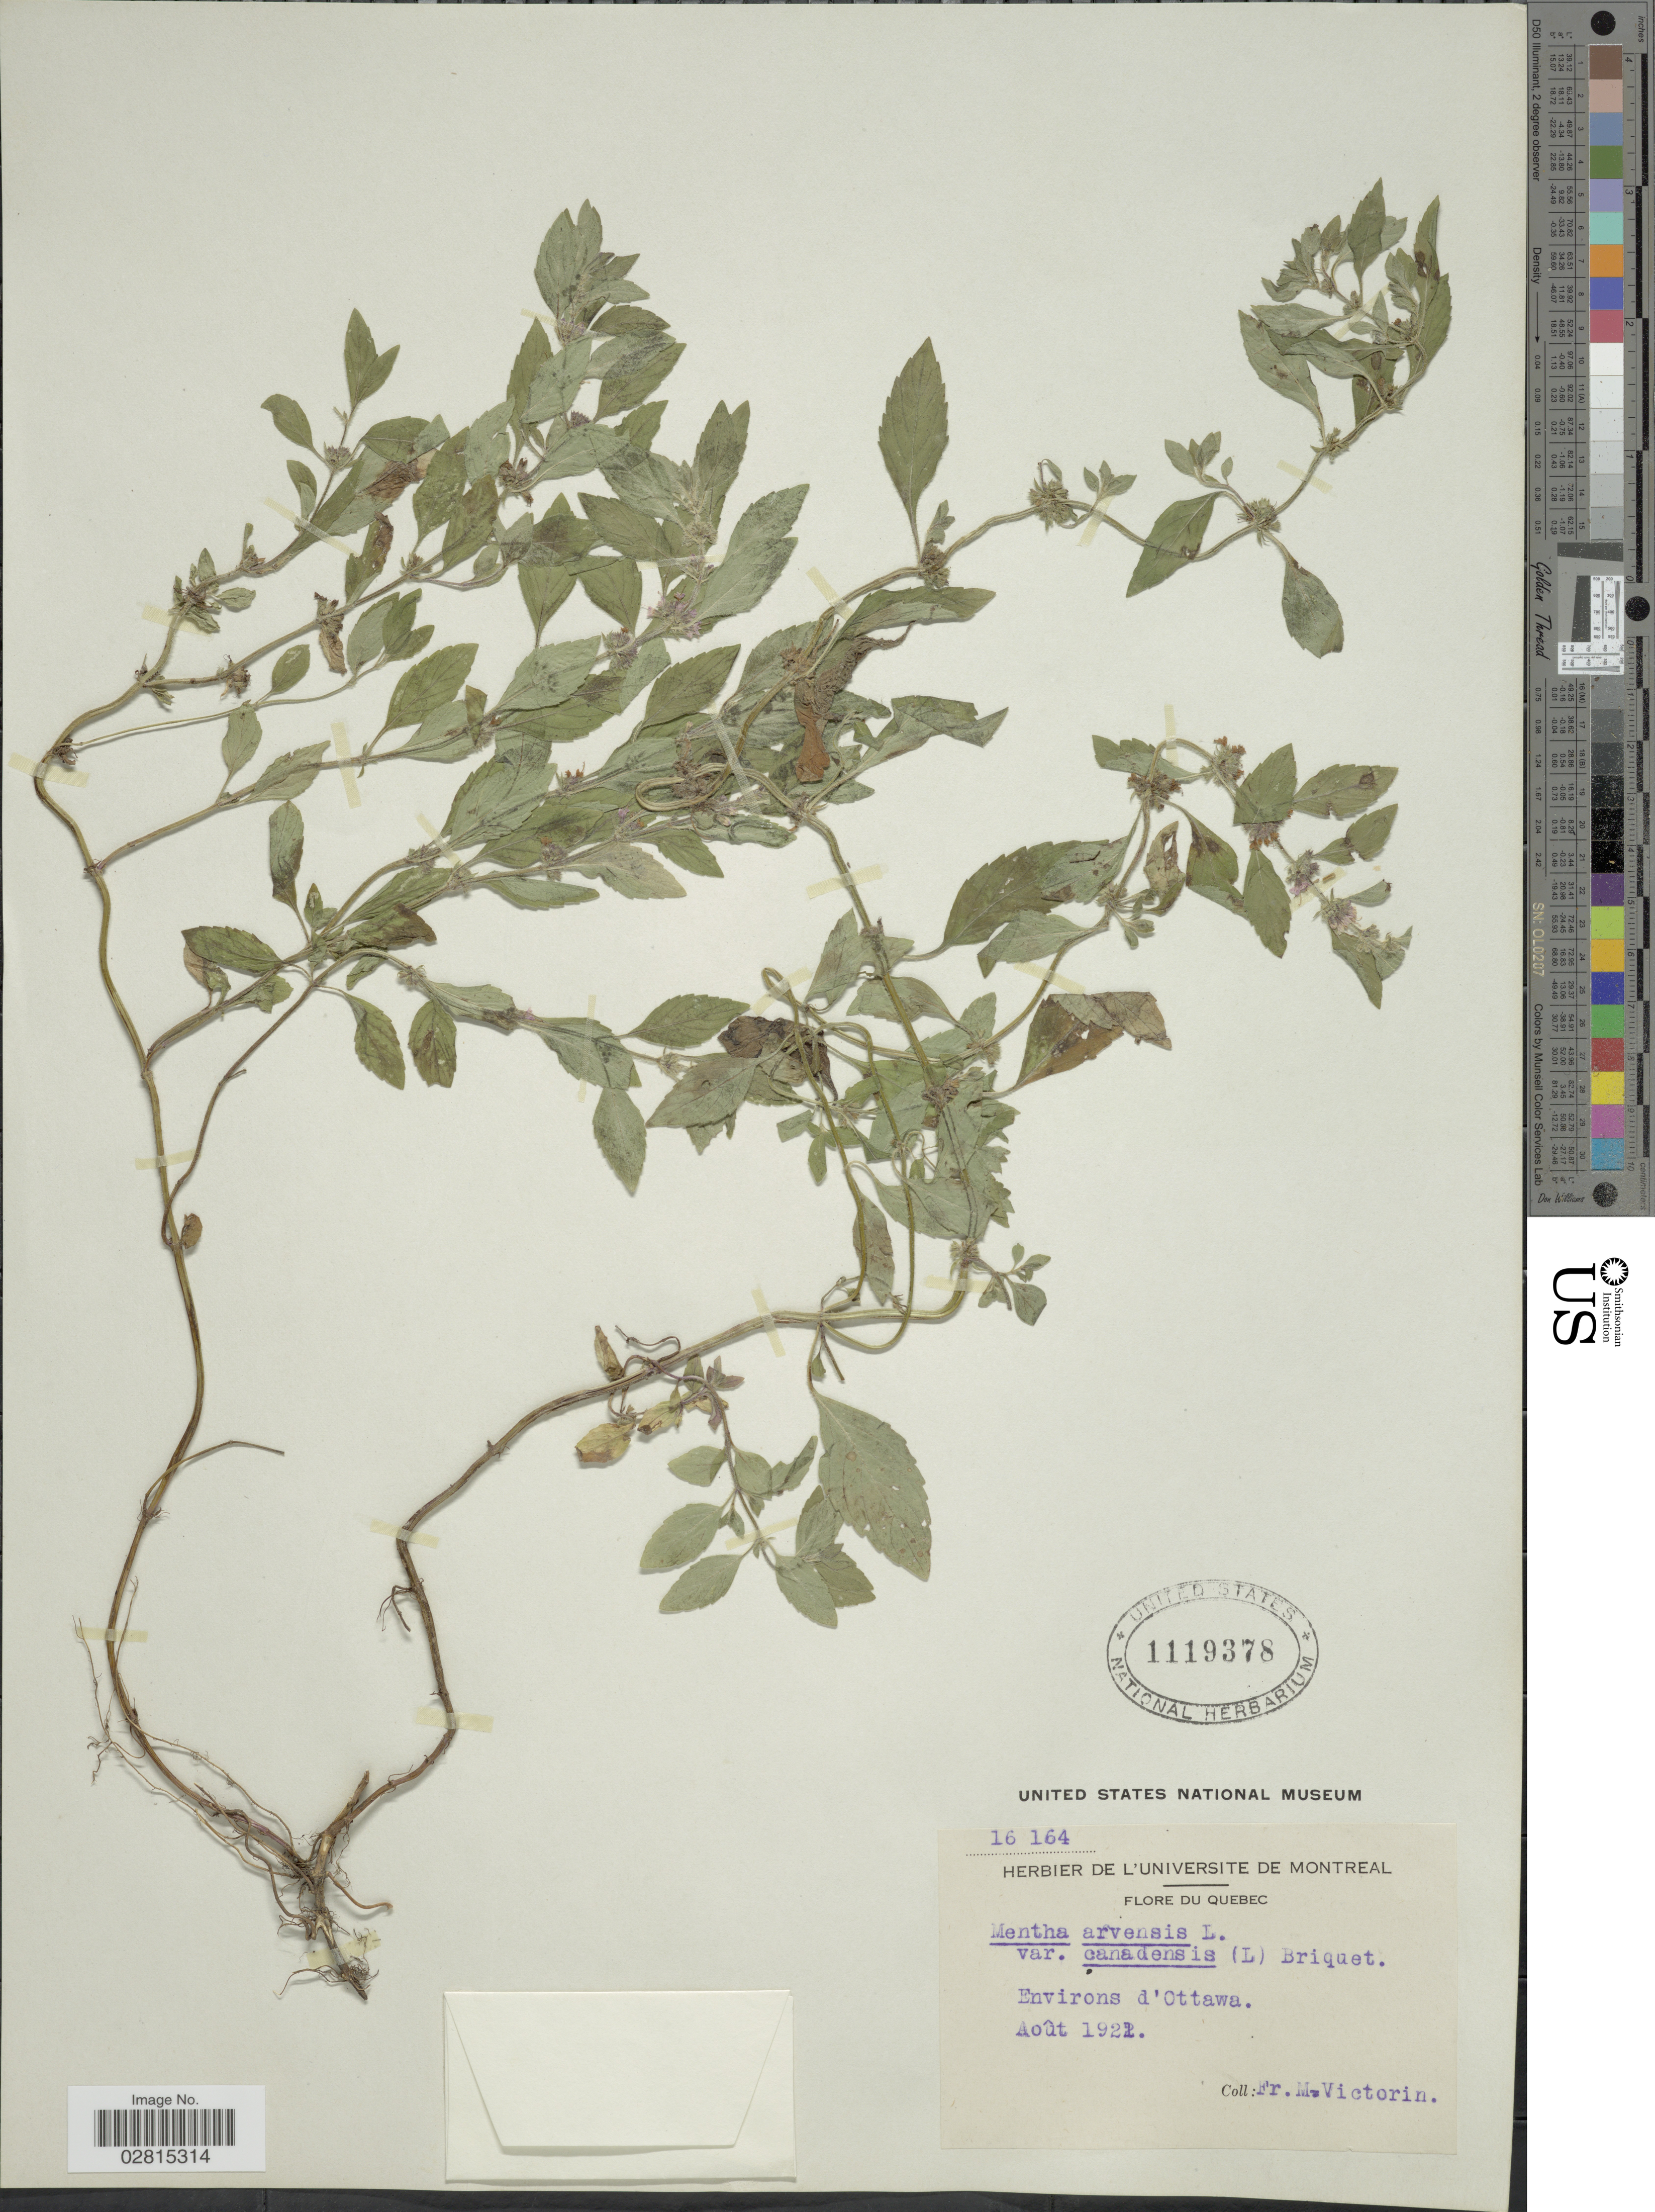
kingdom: Plantae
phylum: Tracheophyta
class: Magnoliopsida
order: Lamiales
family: Lamiaceae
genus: Mentha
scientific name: Mentha canadensis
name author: L.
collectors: F. Marie-Victorin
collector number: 16164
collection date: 1922-08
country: Canada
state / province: Quebec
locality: Environs d'Ottawa.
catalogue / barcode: US 1119378